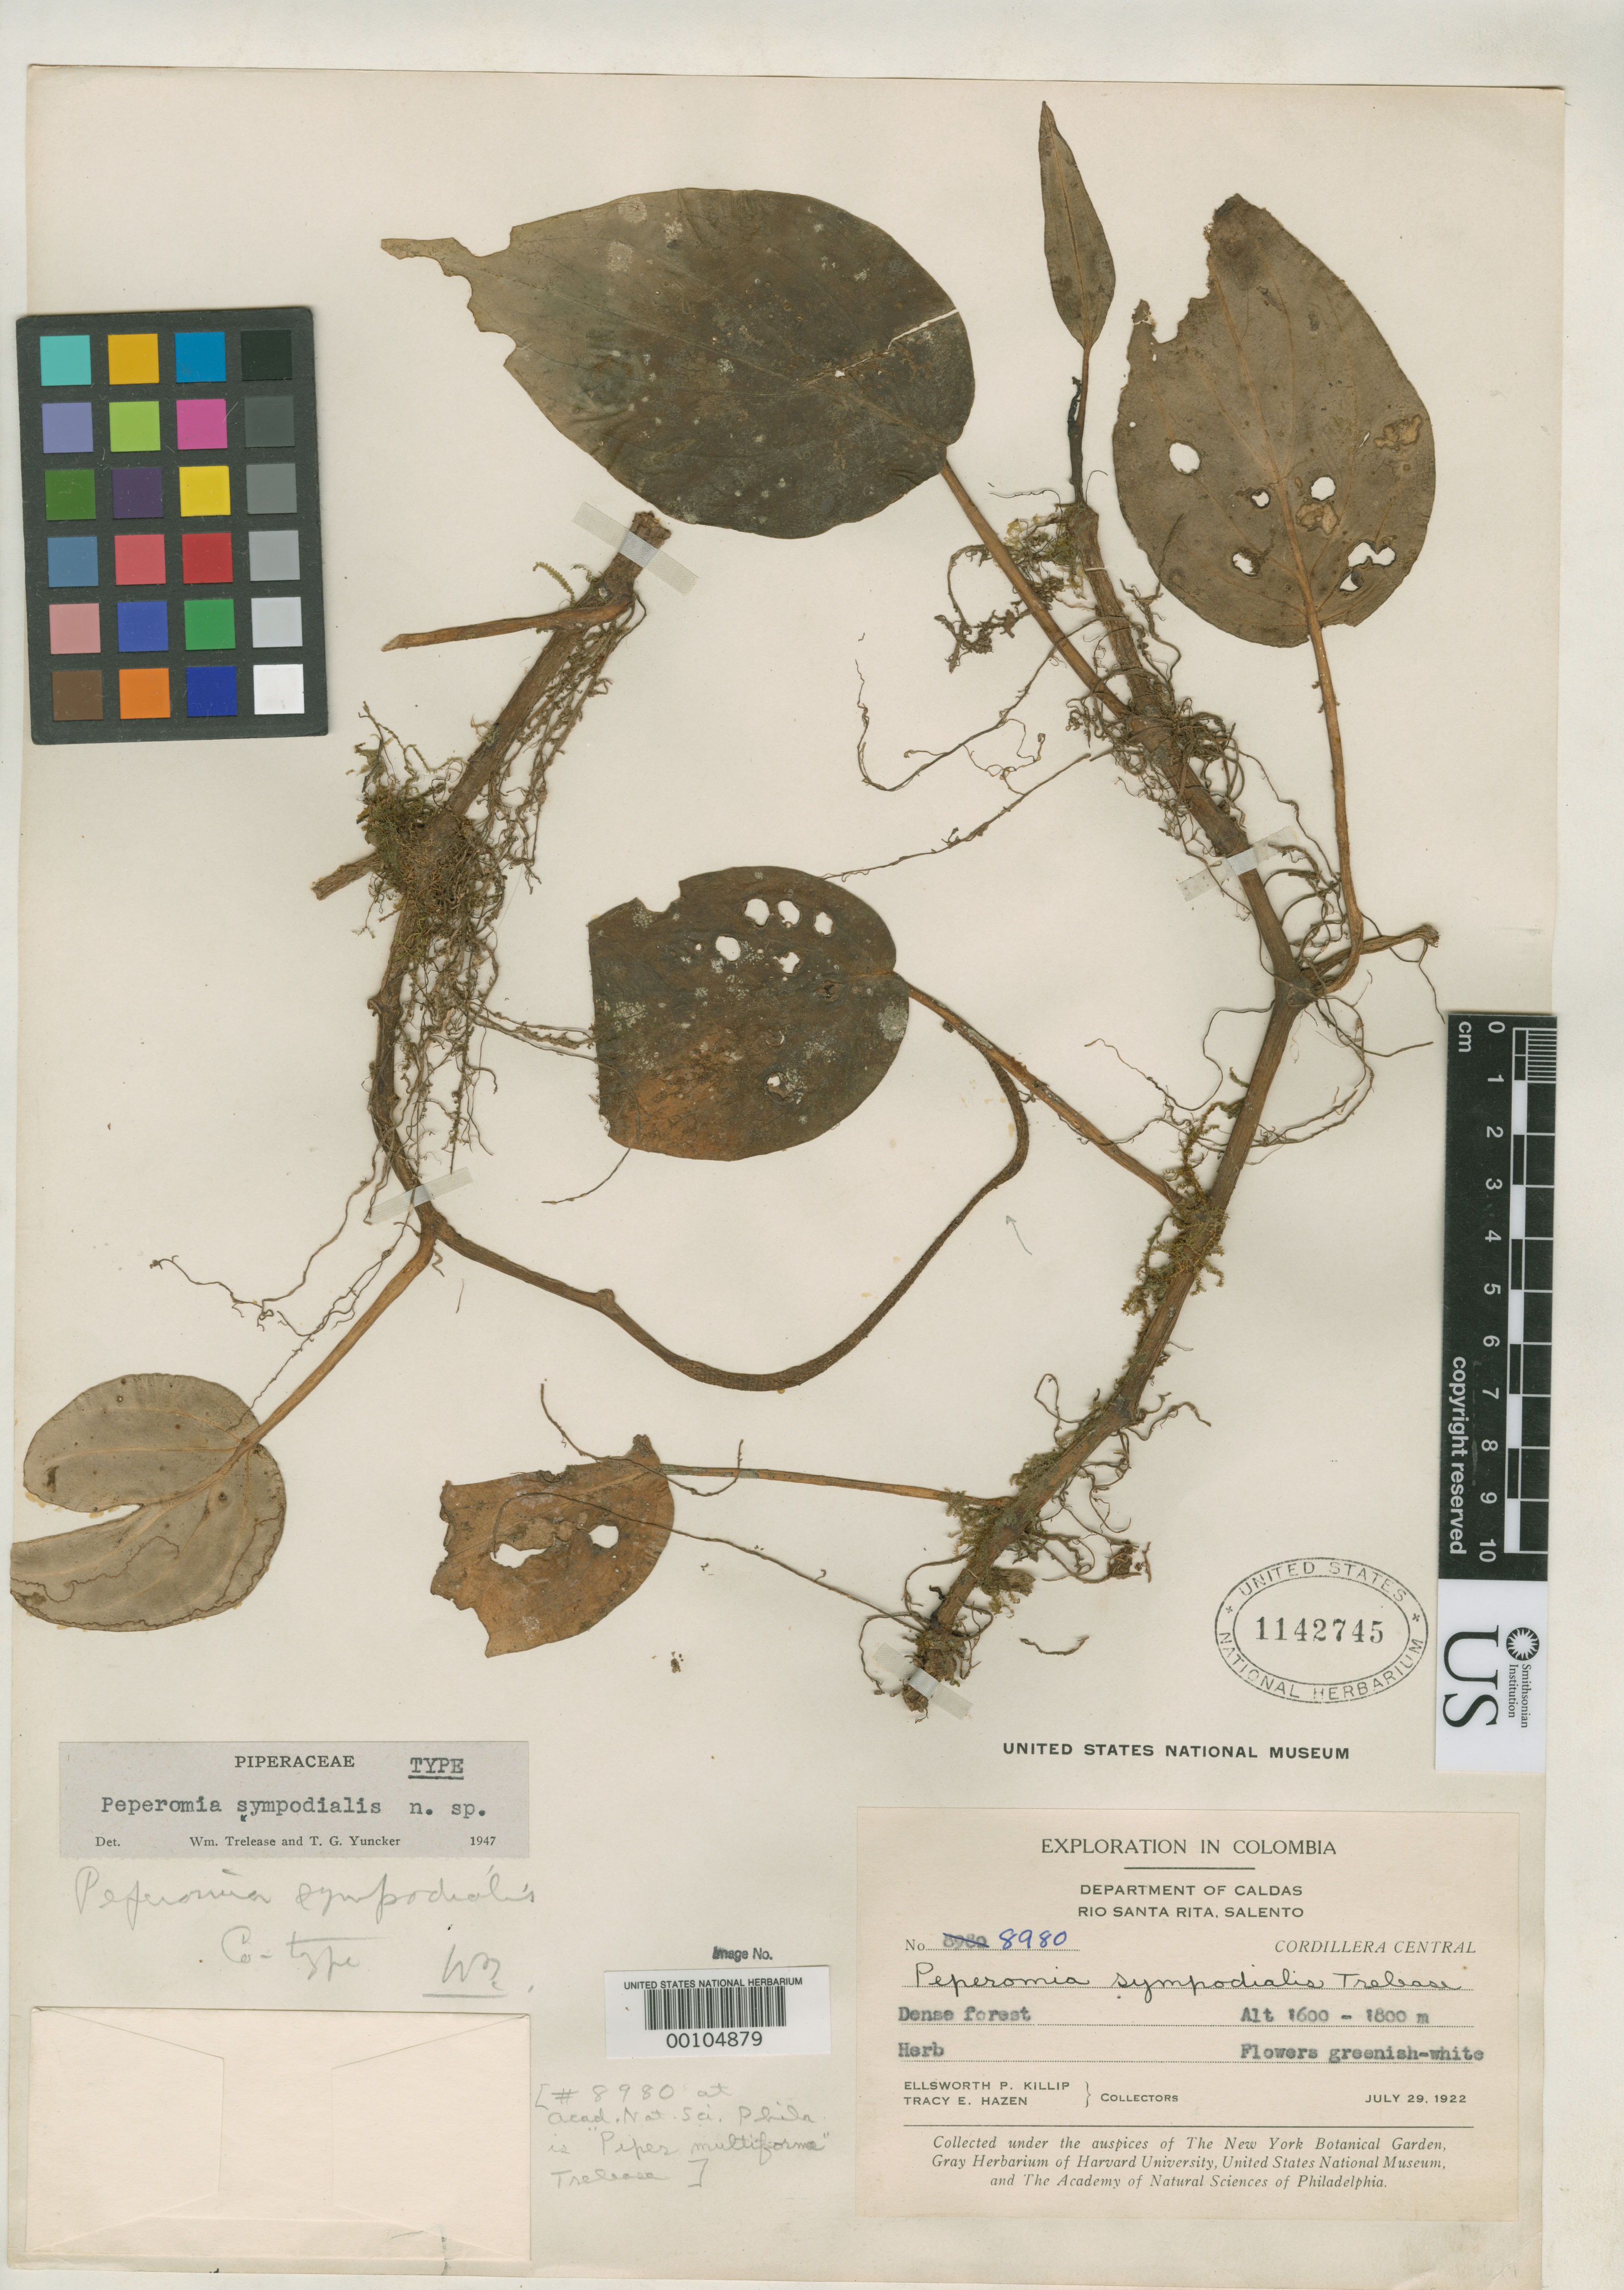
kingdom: Plantae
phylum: Tracheophyta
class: Magnoliopsida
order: Piperales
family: Piperaceae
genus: Peperomia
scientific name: Peperomia sympodialis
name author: Trel. & Yunck.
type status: Holotype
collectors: E. P. Killip & T. E. Hazen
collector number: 8980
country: Colombia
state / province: Caldas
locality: Rio Santa Rita, Salento.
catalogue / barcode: US 1142745